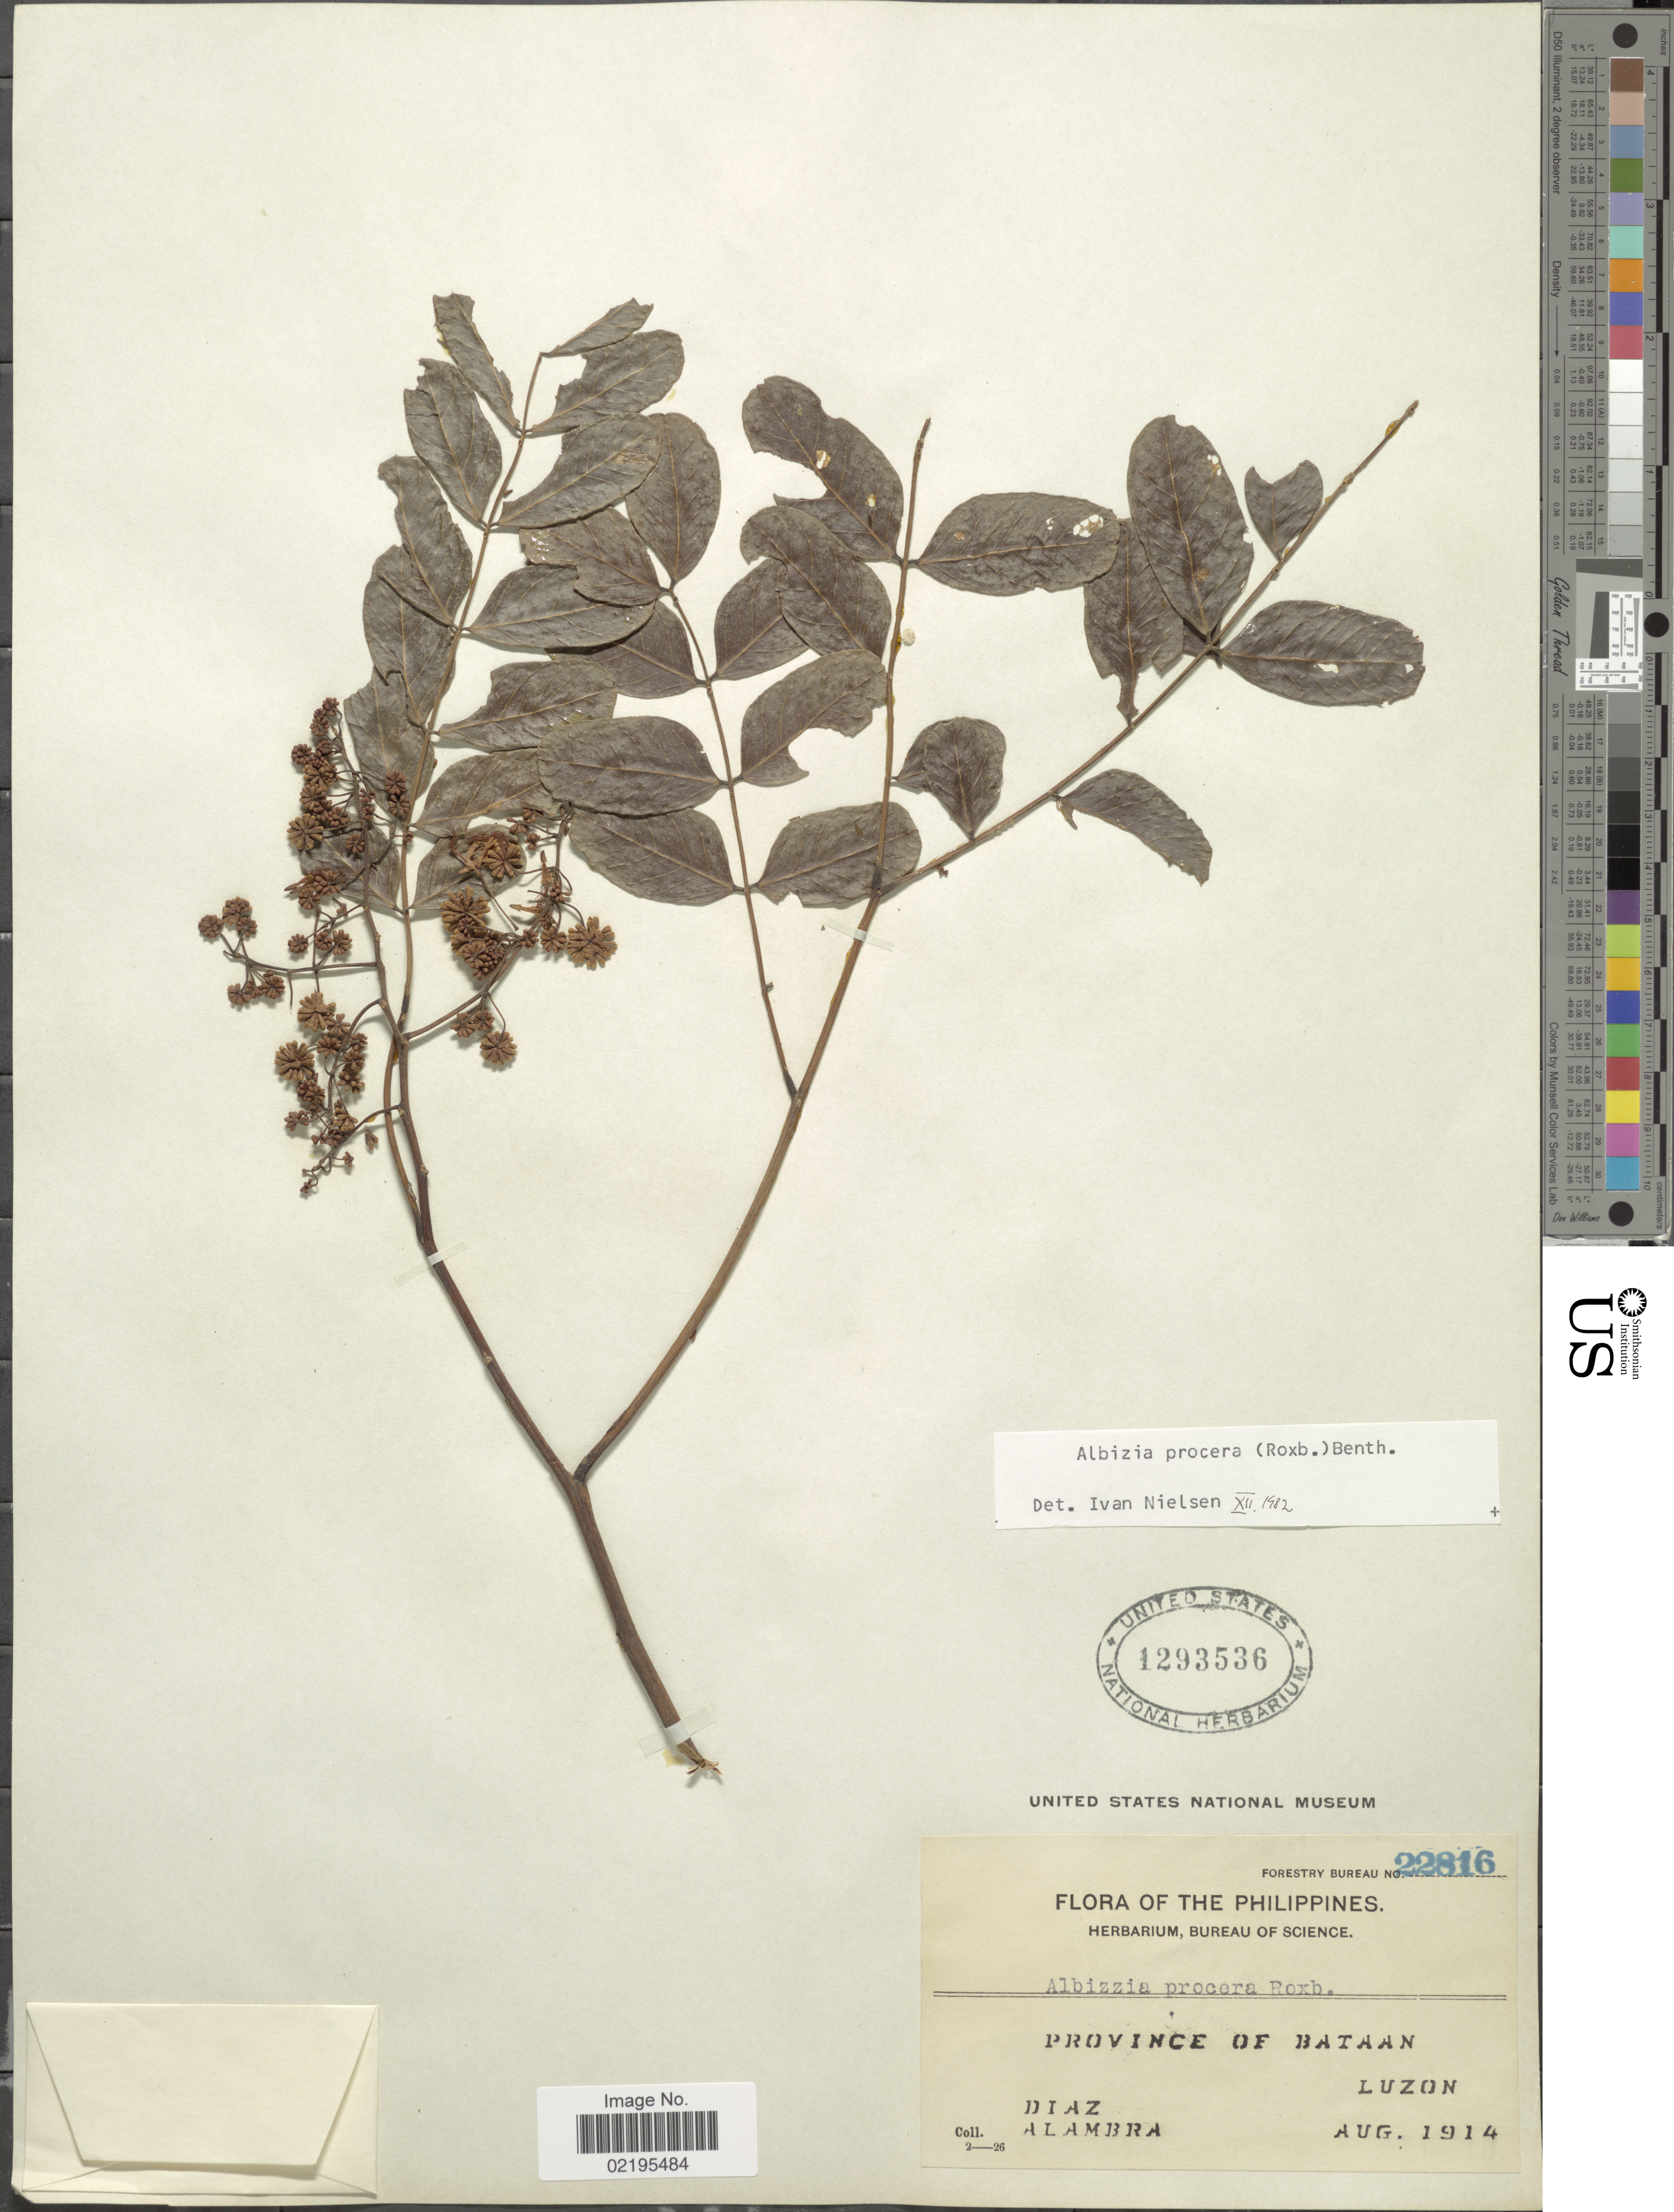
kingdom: Plantae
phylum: Tracheophyta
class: Magnoliopsida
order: Fabales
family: Fabaceae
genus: Albizia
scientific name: Albizia procera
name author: (Roxb.) Benth.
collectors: Diaz & -. Alambra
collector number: Forestry Bureau 22816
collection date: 1914-08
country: Philippines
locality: Province of Bataan, Luzon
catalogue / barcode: US 1293536